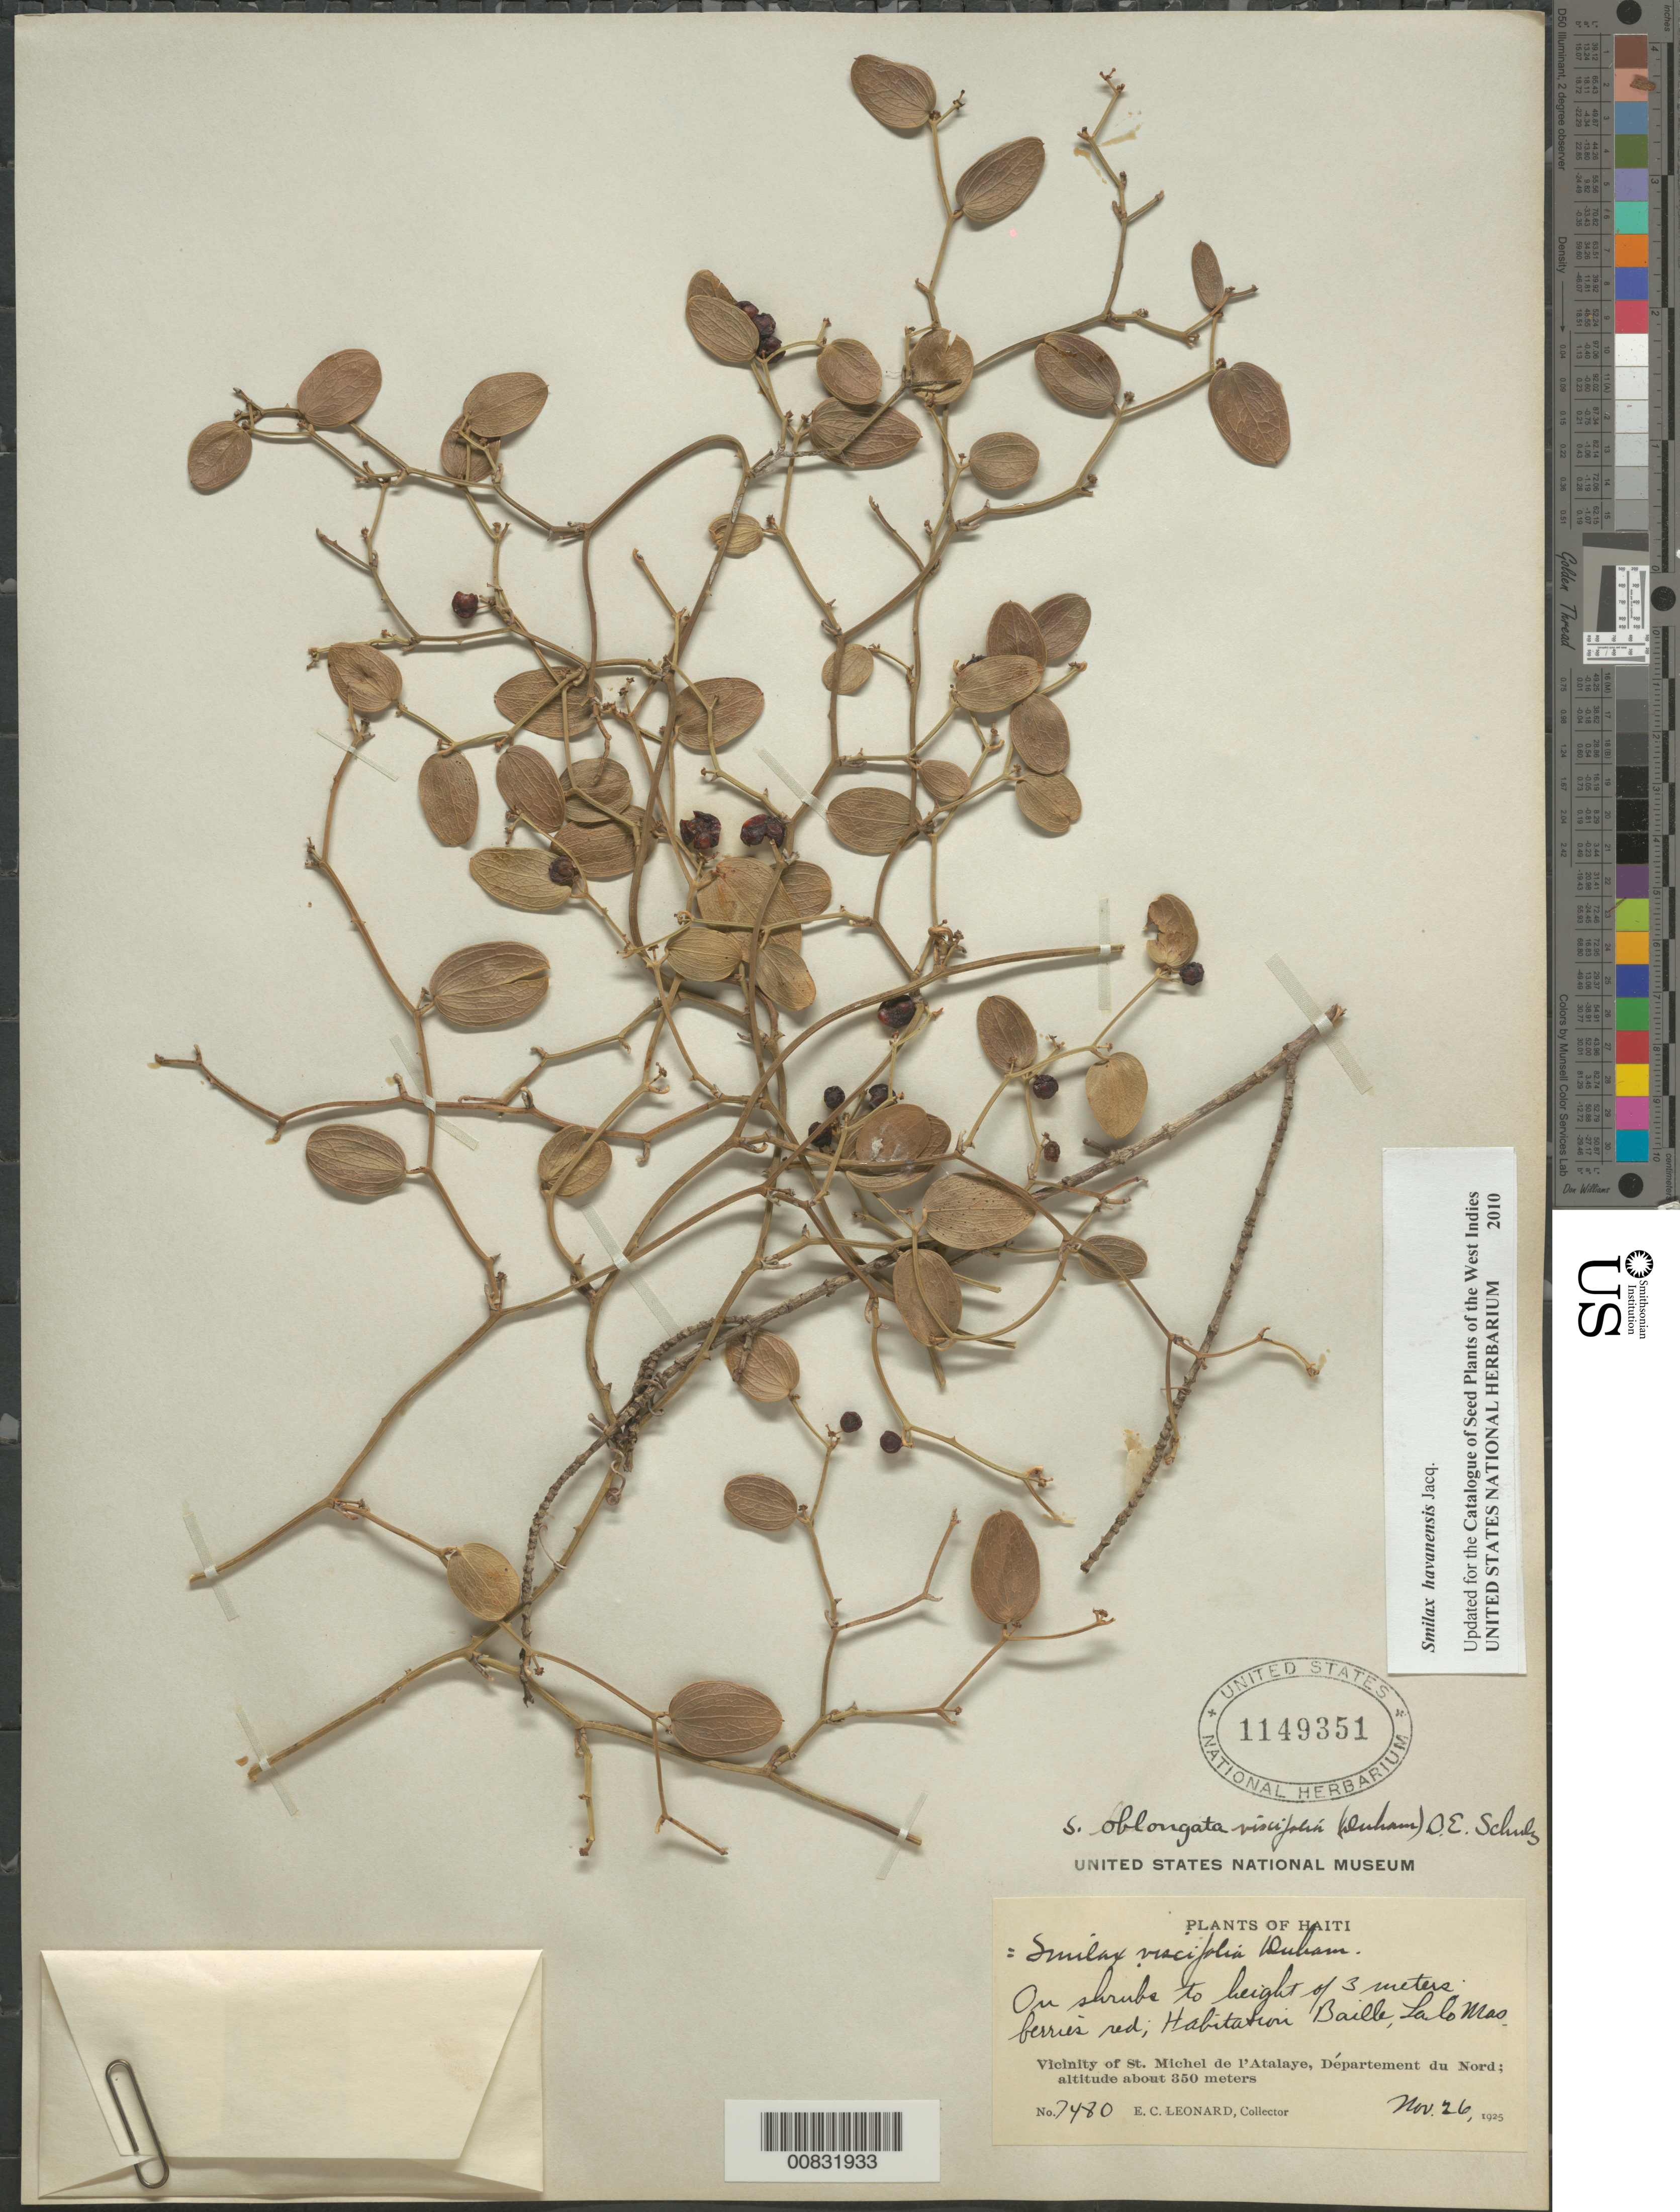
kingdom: Plantae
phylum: Tracheophyta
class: Liliopsida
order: Liliales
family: Smilacaceae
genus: Smilax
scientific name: Smilax havanensis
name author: Jacq.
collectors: E. C. Leonard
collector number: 7480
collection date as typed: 26 Nov 1925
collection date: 1925-11-26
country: Haiti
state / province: Nord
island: Hispaniola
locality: Vicinity of St. Michel de l'Atalaye. Habitation Baille, "Lalo" Mas.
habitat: On shrubs.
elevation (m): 350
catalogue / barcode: US 1149351